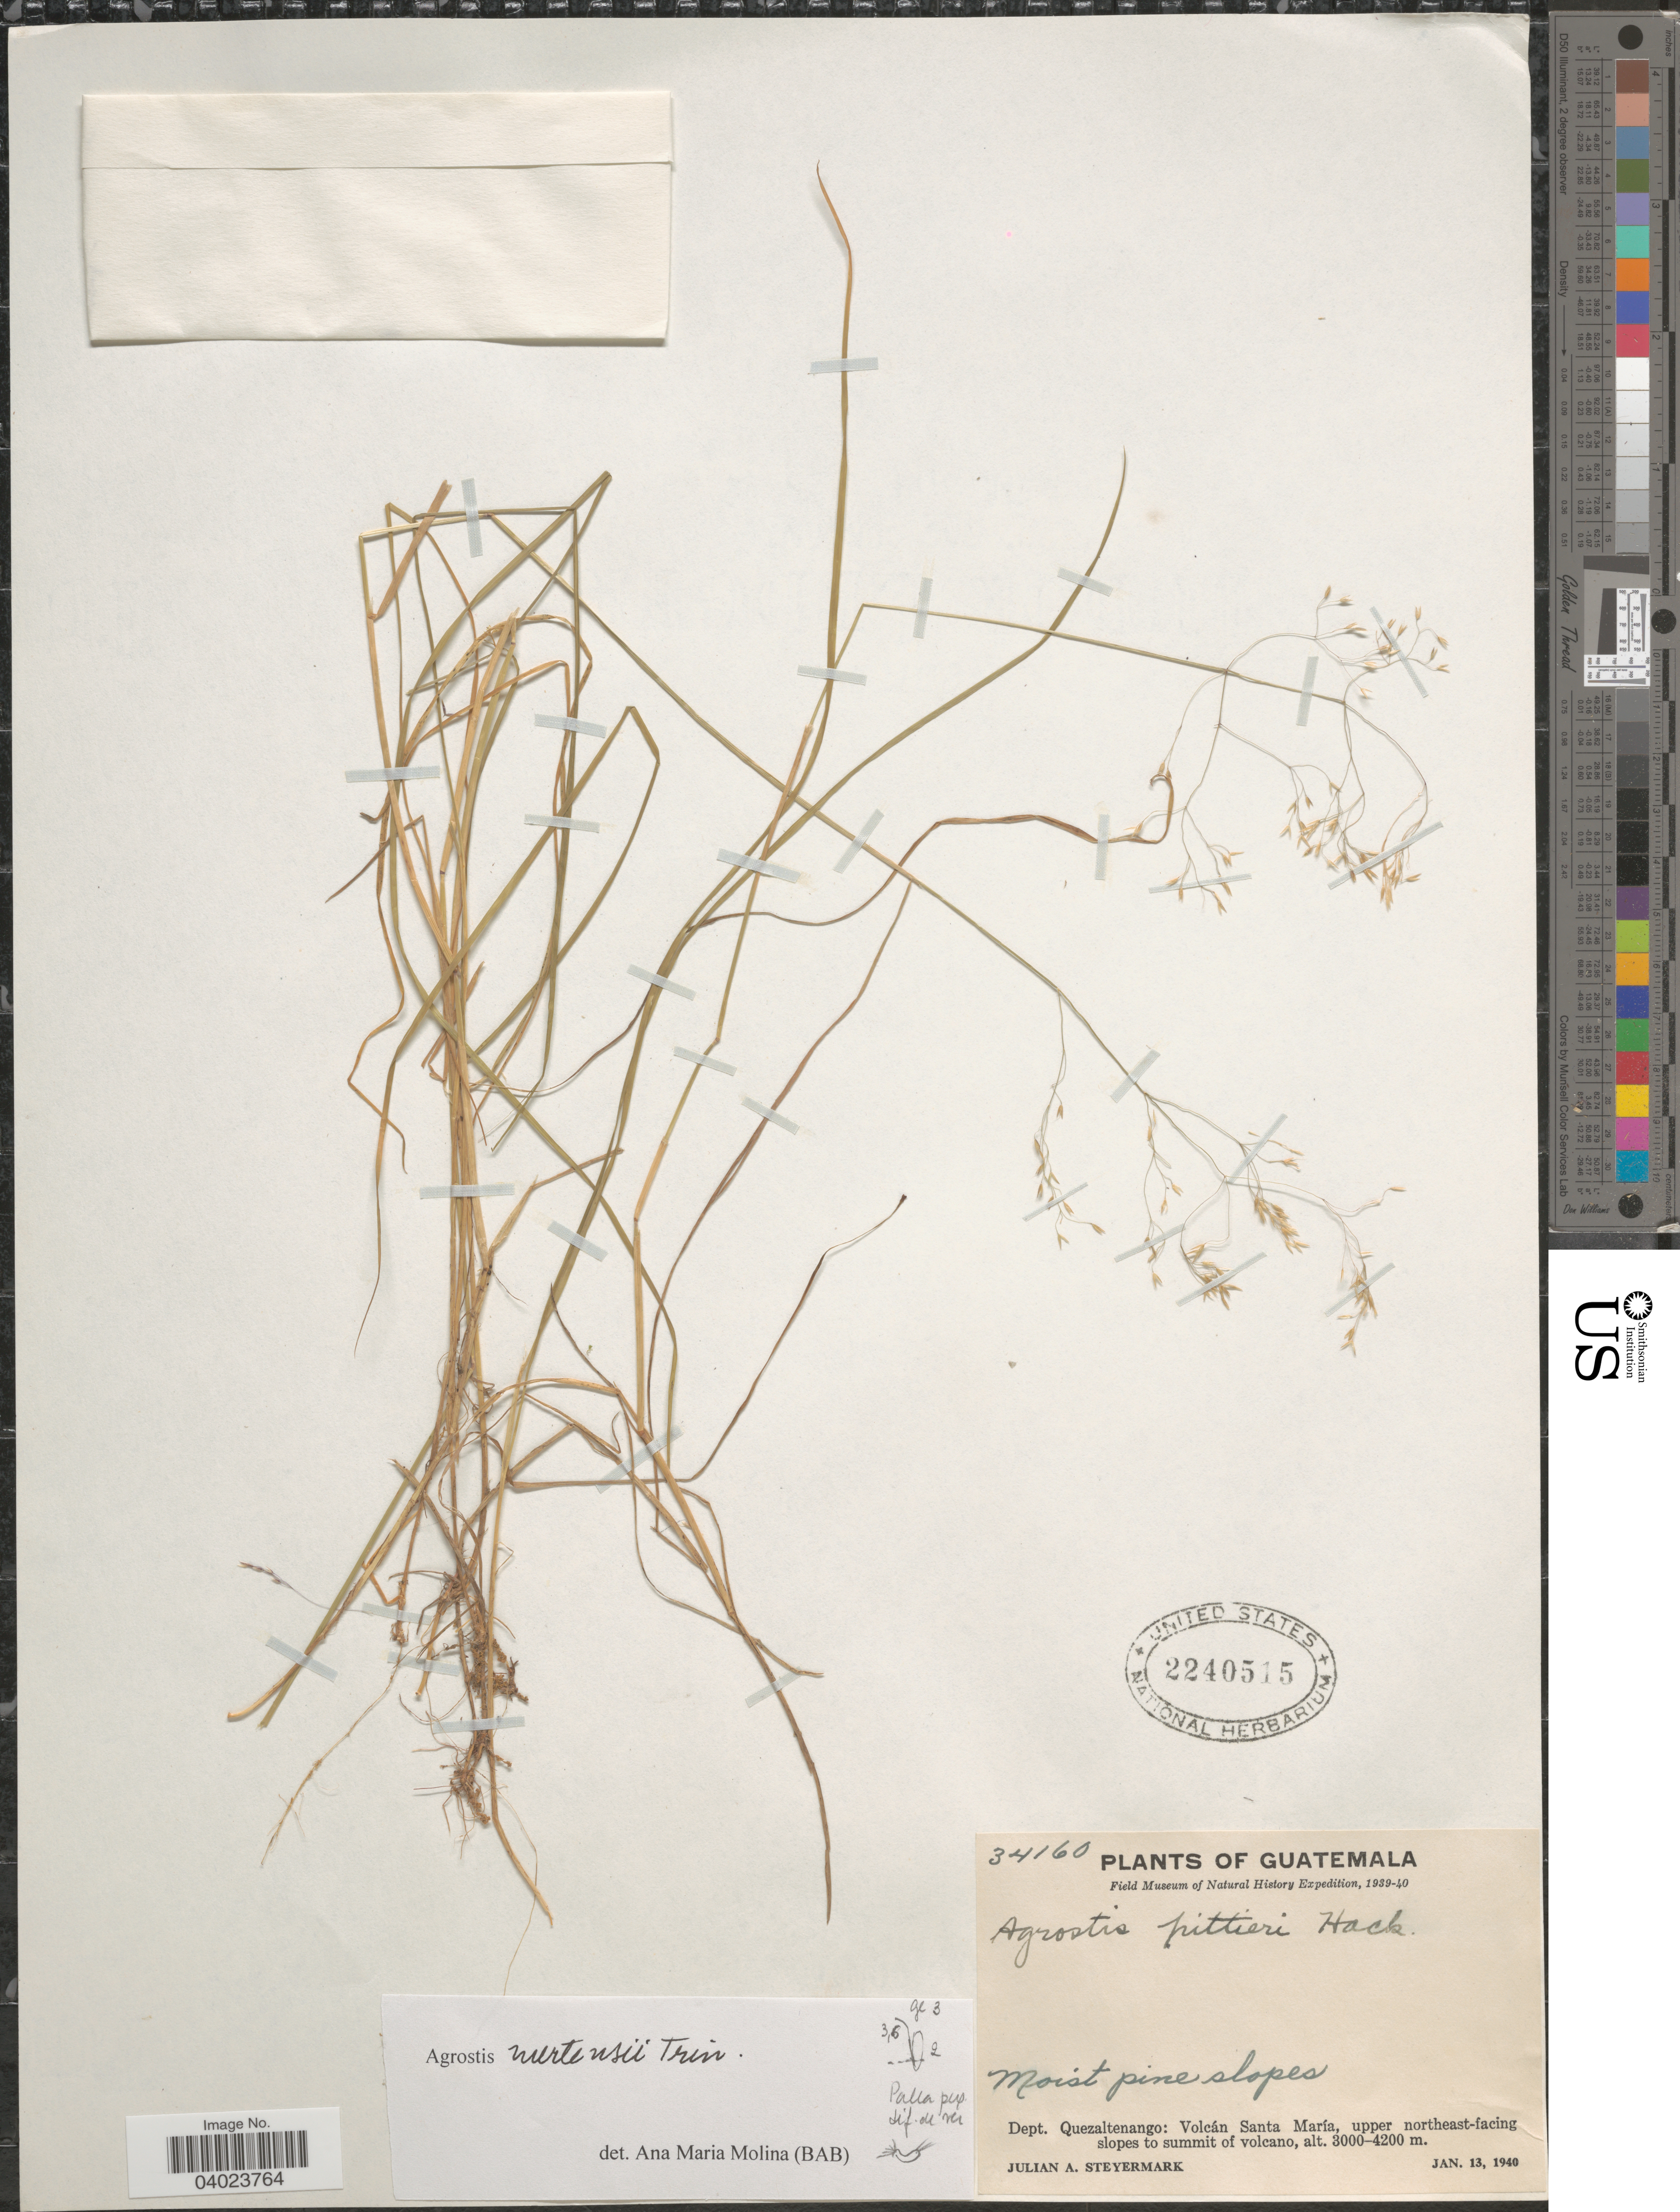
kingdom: Plantae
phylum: Tracheophyta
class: Liliopsida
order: Poales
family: Poaceae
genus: Agrostis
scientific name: Agrostis mertensii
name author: Trin.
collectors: J. Steyermark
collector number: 34160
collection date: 1940-01-13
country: Guatemala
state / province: Quetzaltenango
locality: Dept. Quezaltenango: Volcán Santa María, upper northeast-facing slopes to summit of volcano.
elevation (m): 3000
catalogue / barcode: US 2240515